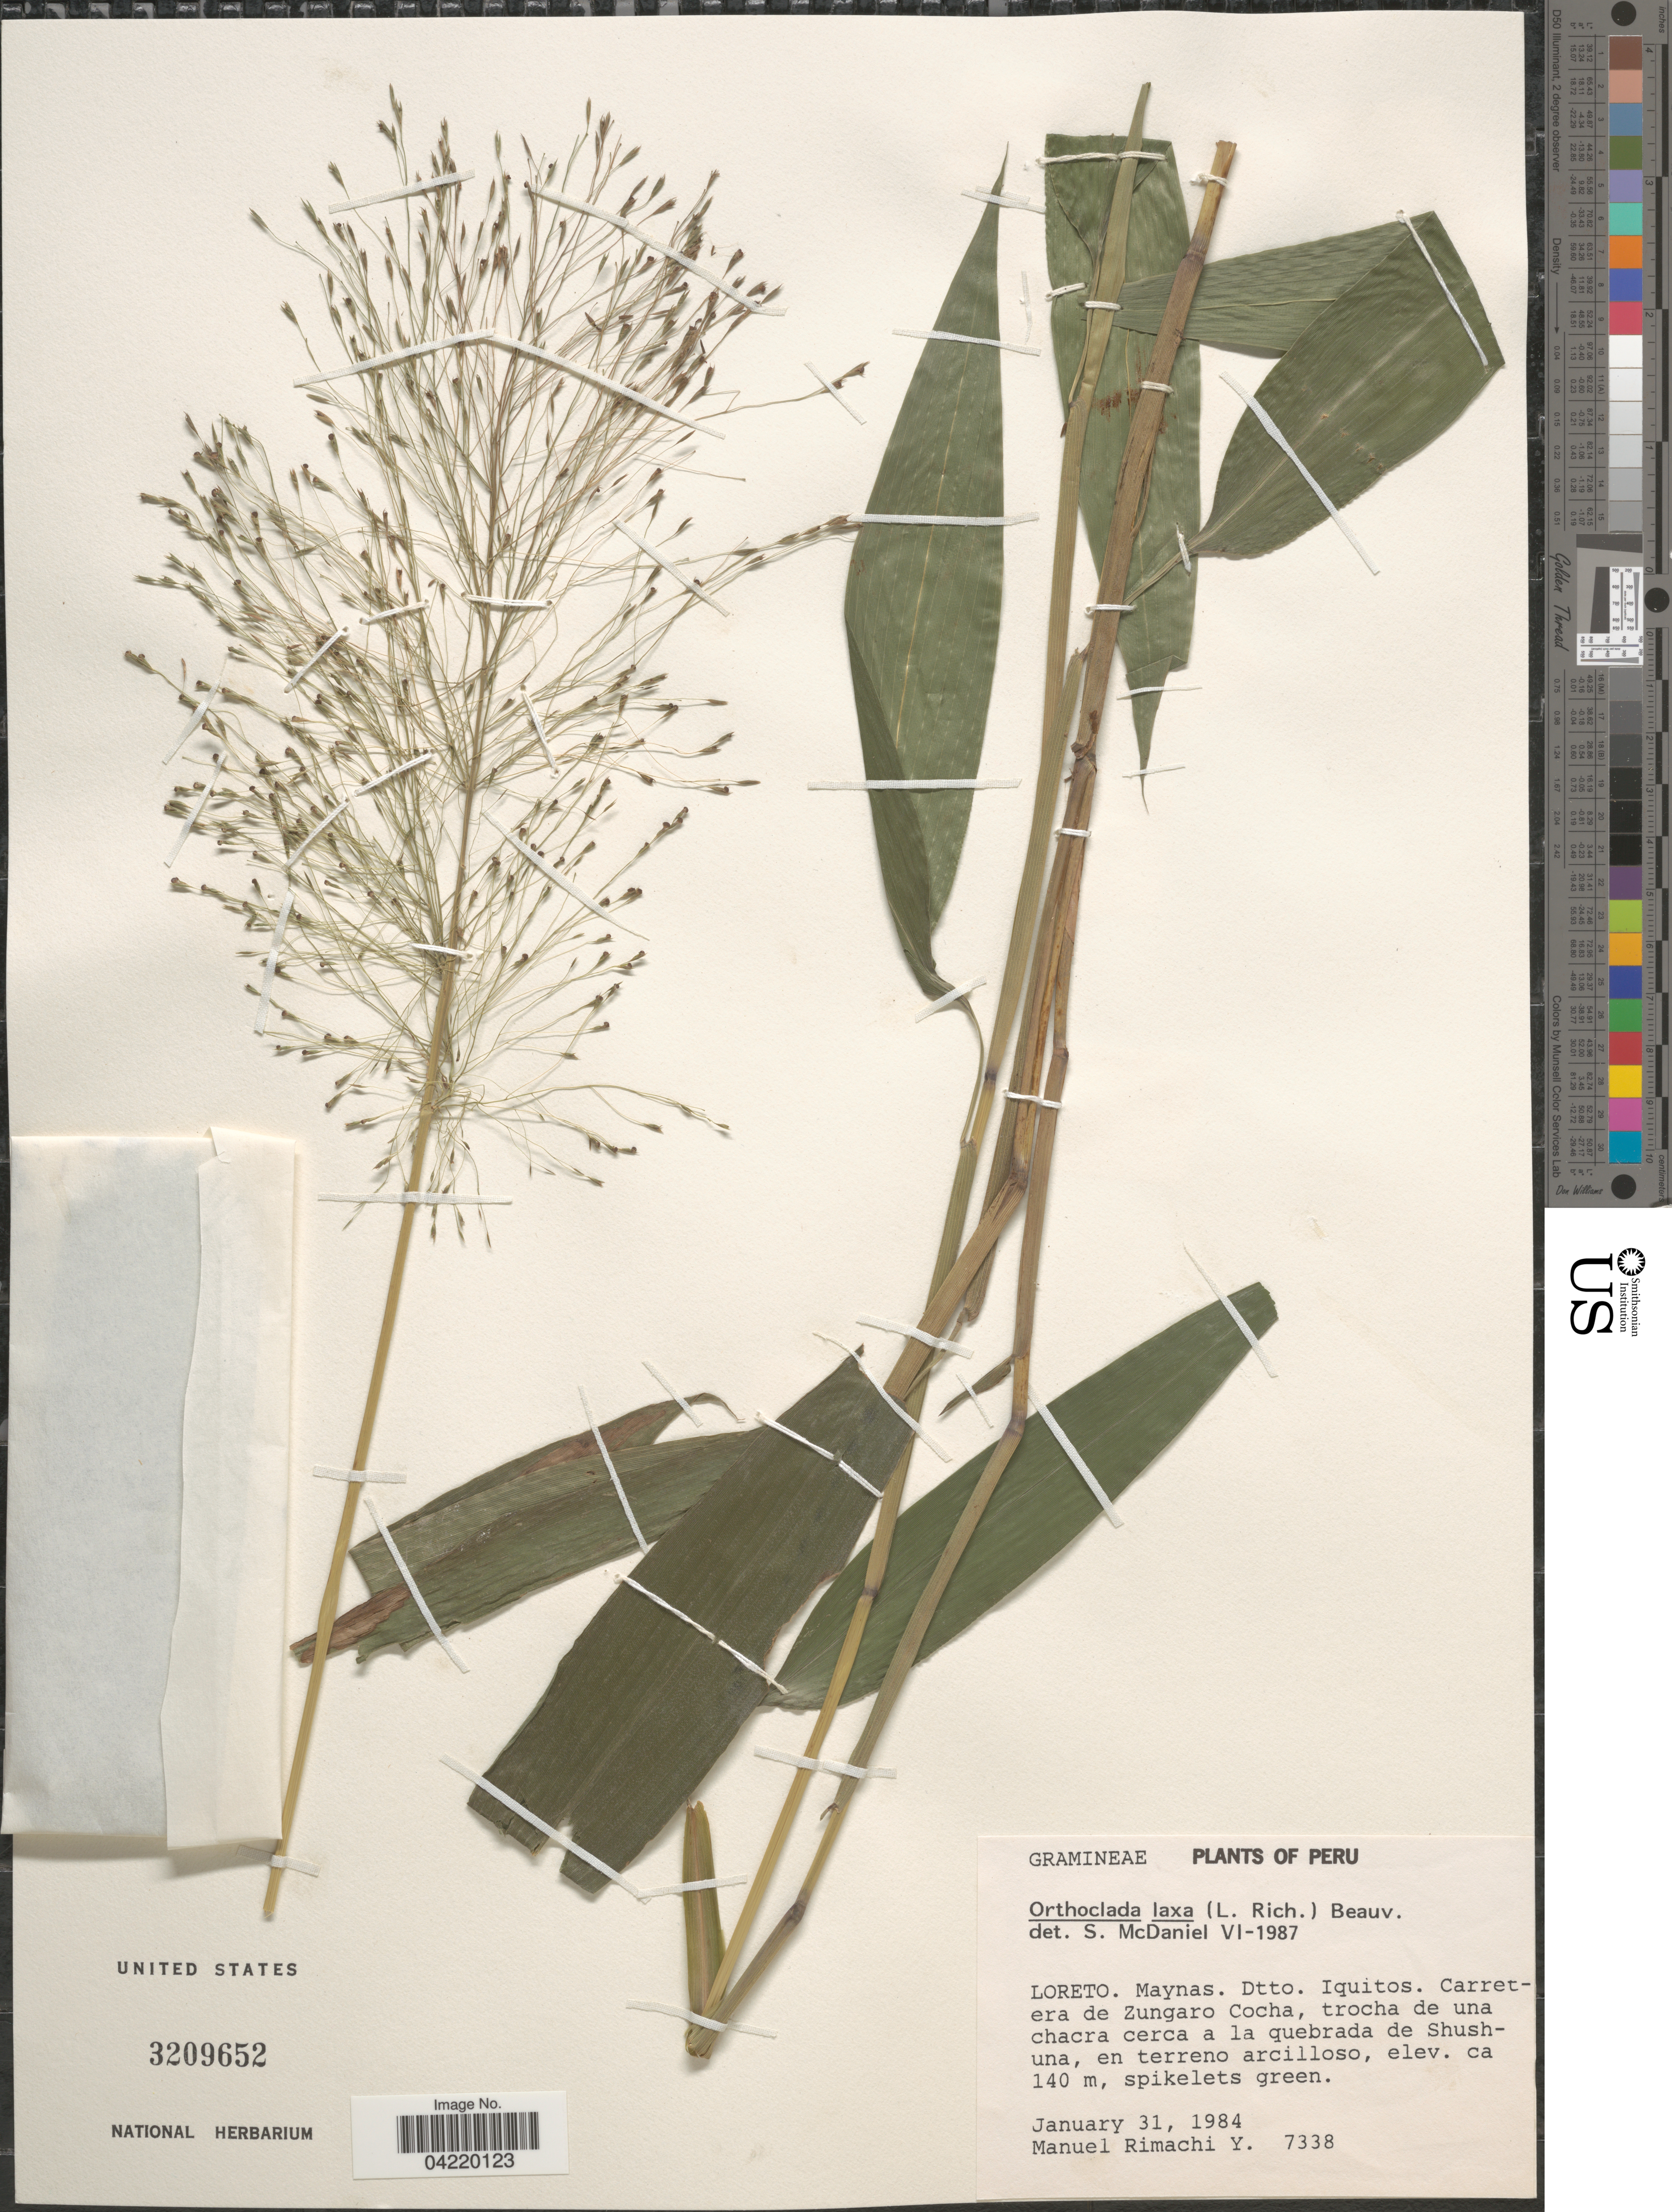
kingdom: Plantae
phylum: Tracheophyta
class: Liliopsida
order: Poales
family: Poaceae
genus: Orthoclada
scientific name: Orthoclada laxa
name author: P. Beauv.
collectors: M. Rimachi Y.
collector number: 7338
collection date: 1984-01-31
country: Peru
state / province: Loreto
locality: Maynas. Dtto. Iquitos. Carretera de Zungaro Cocha, trocha de una chacra cerca a la quebrada de Shushuna, en terreno arcilloso.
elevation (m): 140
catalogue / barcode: US 3209652